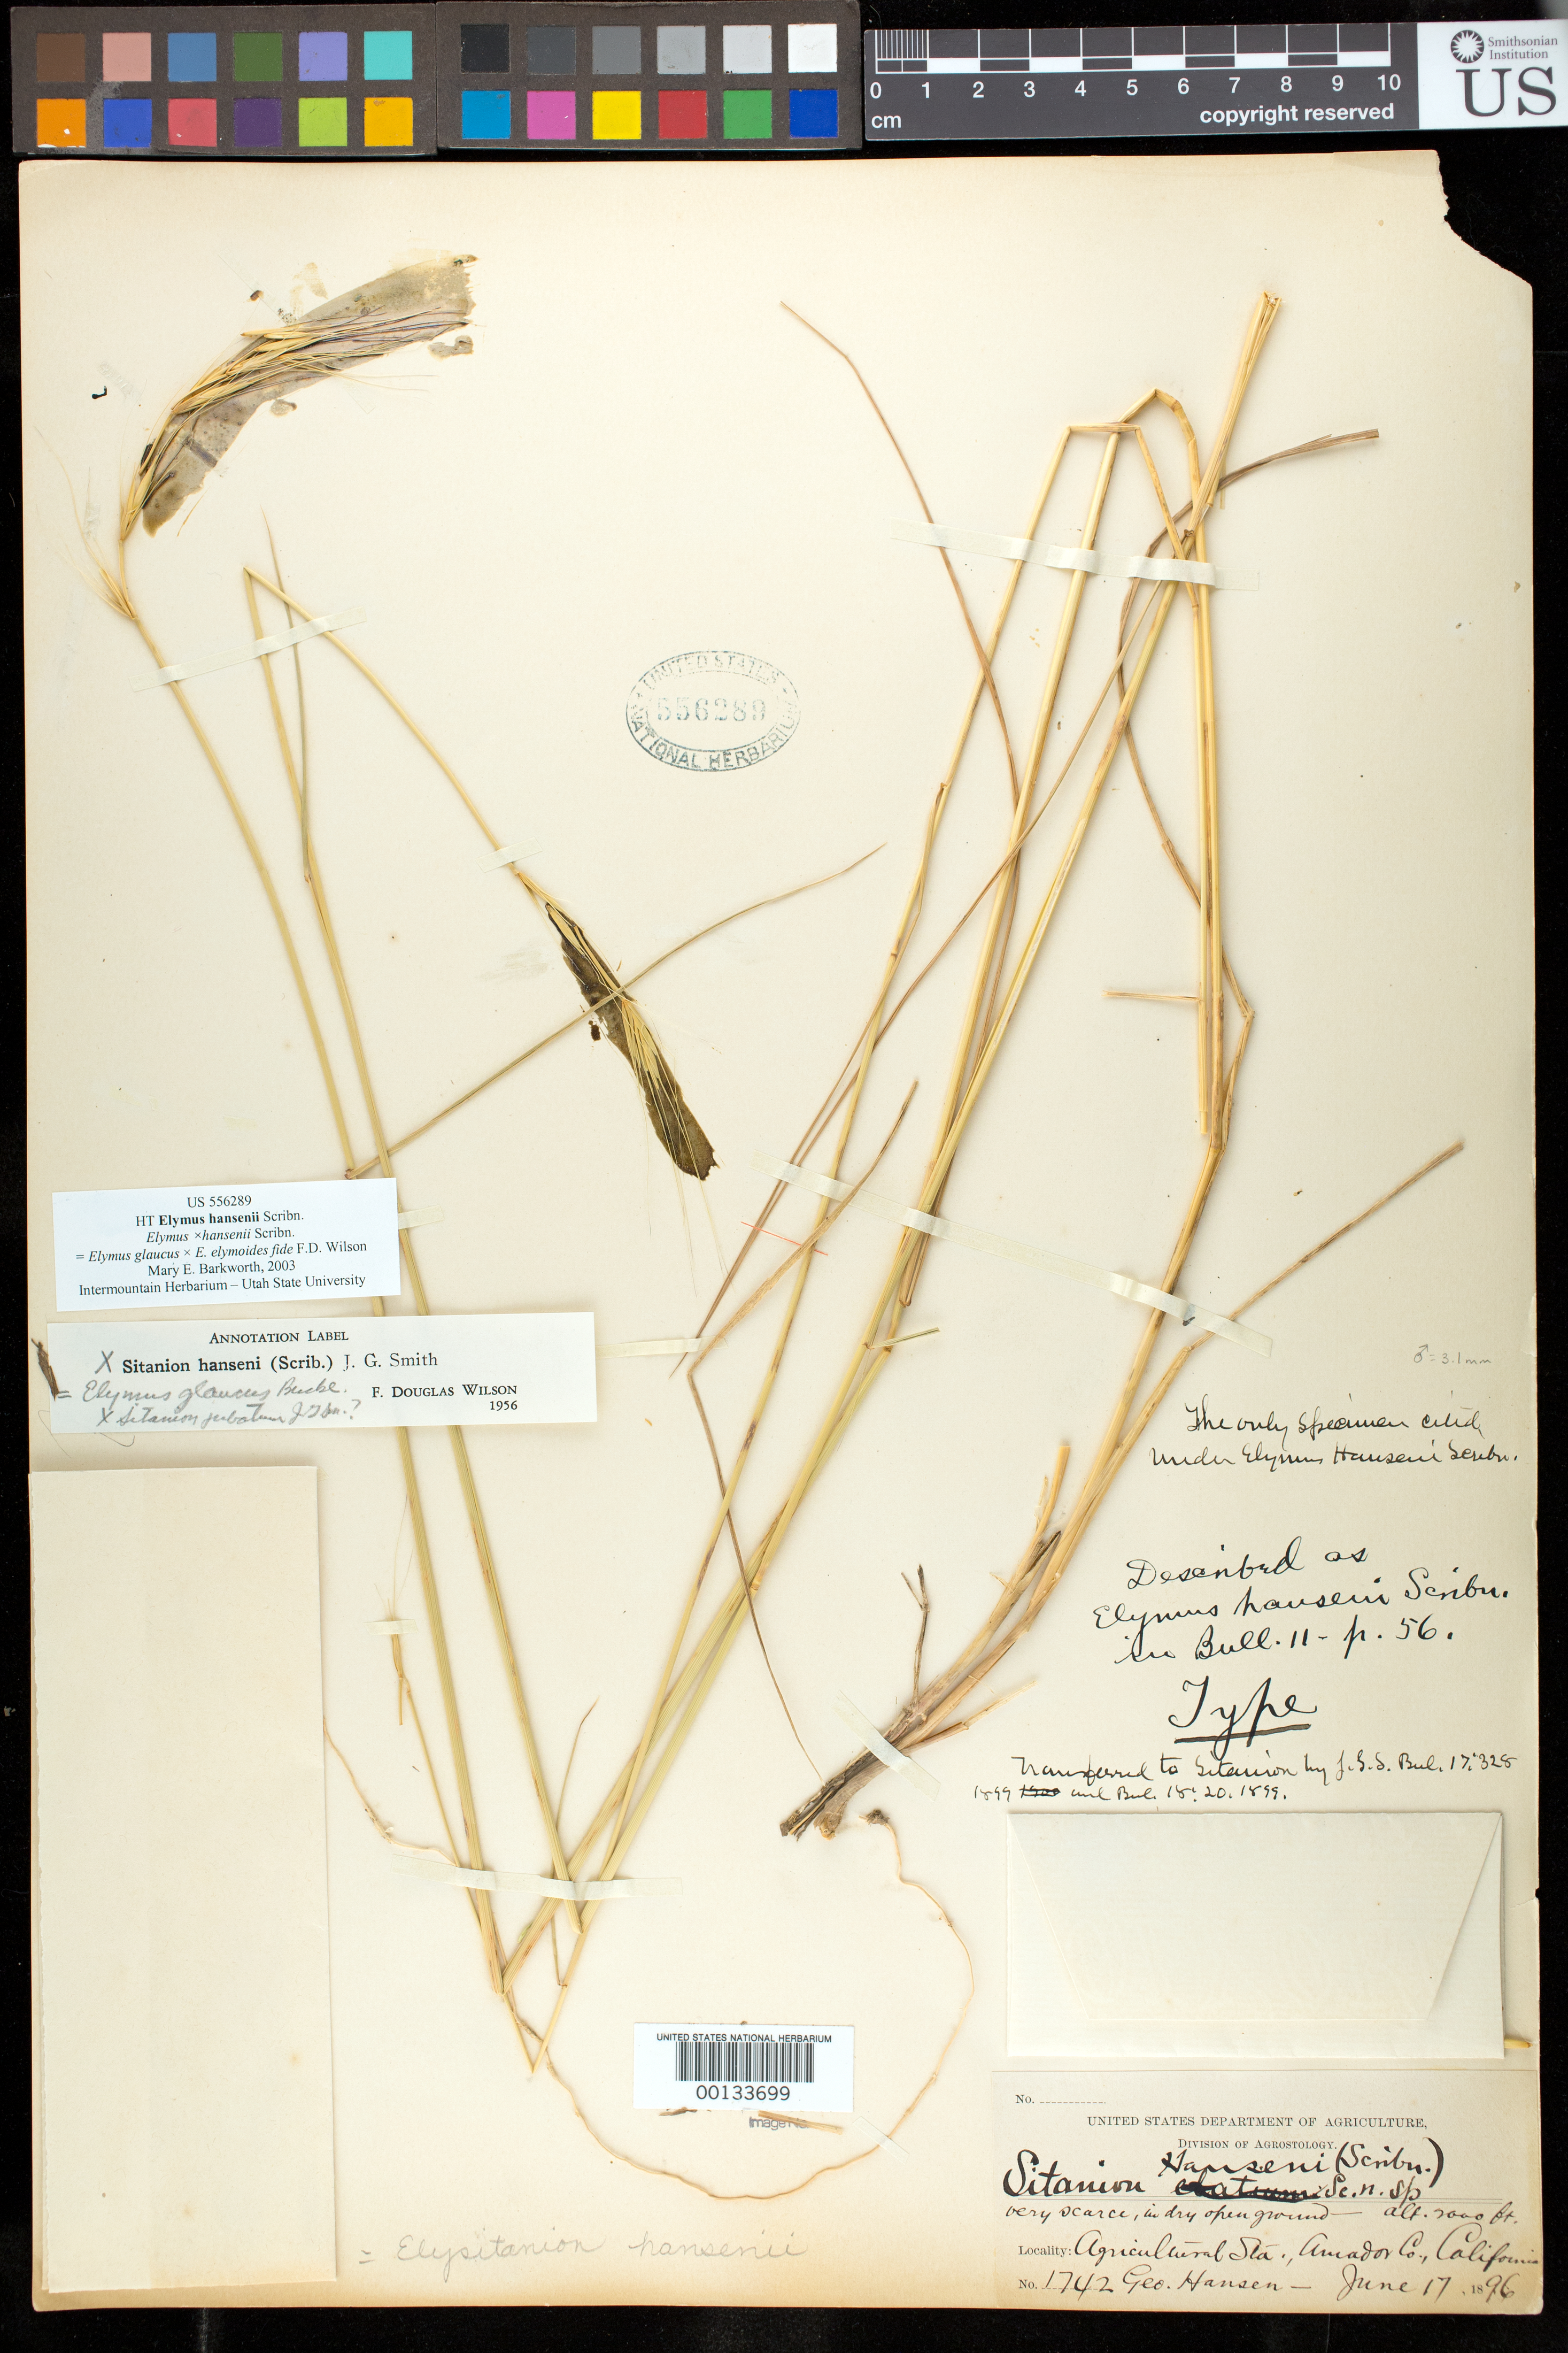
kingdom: Plantae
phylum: Tracheophyta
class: Liliopsida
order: Poales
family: Poaceae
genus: Elymus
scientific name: Elymus hansenii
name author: Scribn.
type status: Holotype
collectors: G. Hansen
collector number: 1742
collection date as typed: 17 Jun 1896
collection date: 1896-06-17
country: United States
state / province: California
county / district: Amador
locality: Agricultural Station.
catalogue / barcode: US 556289